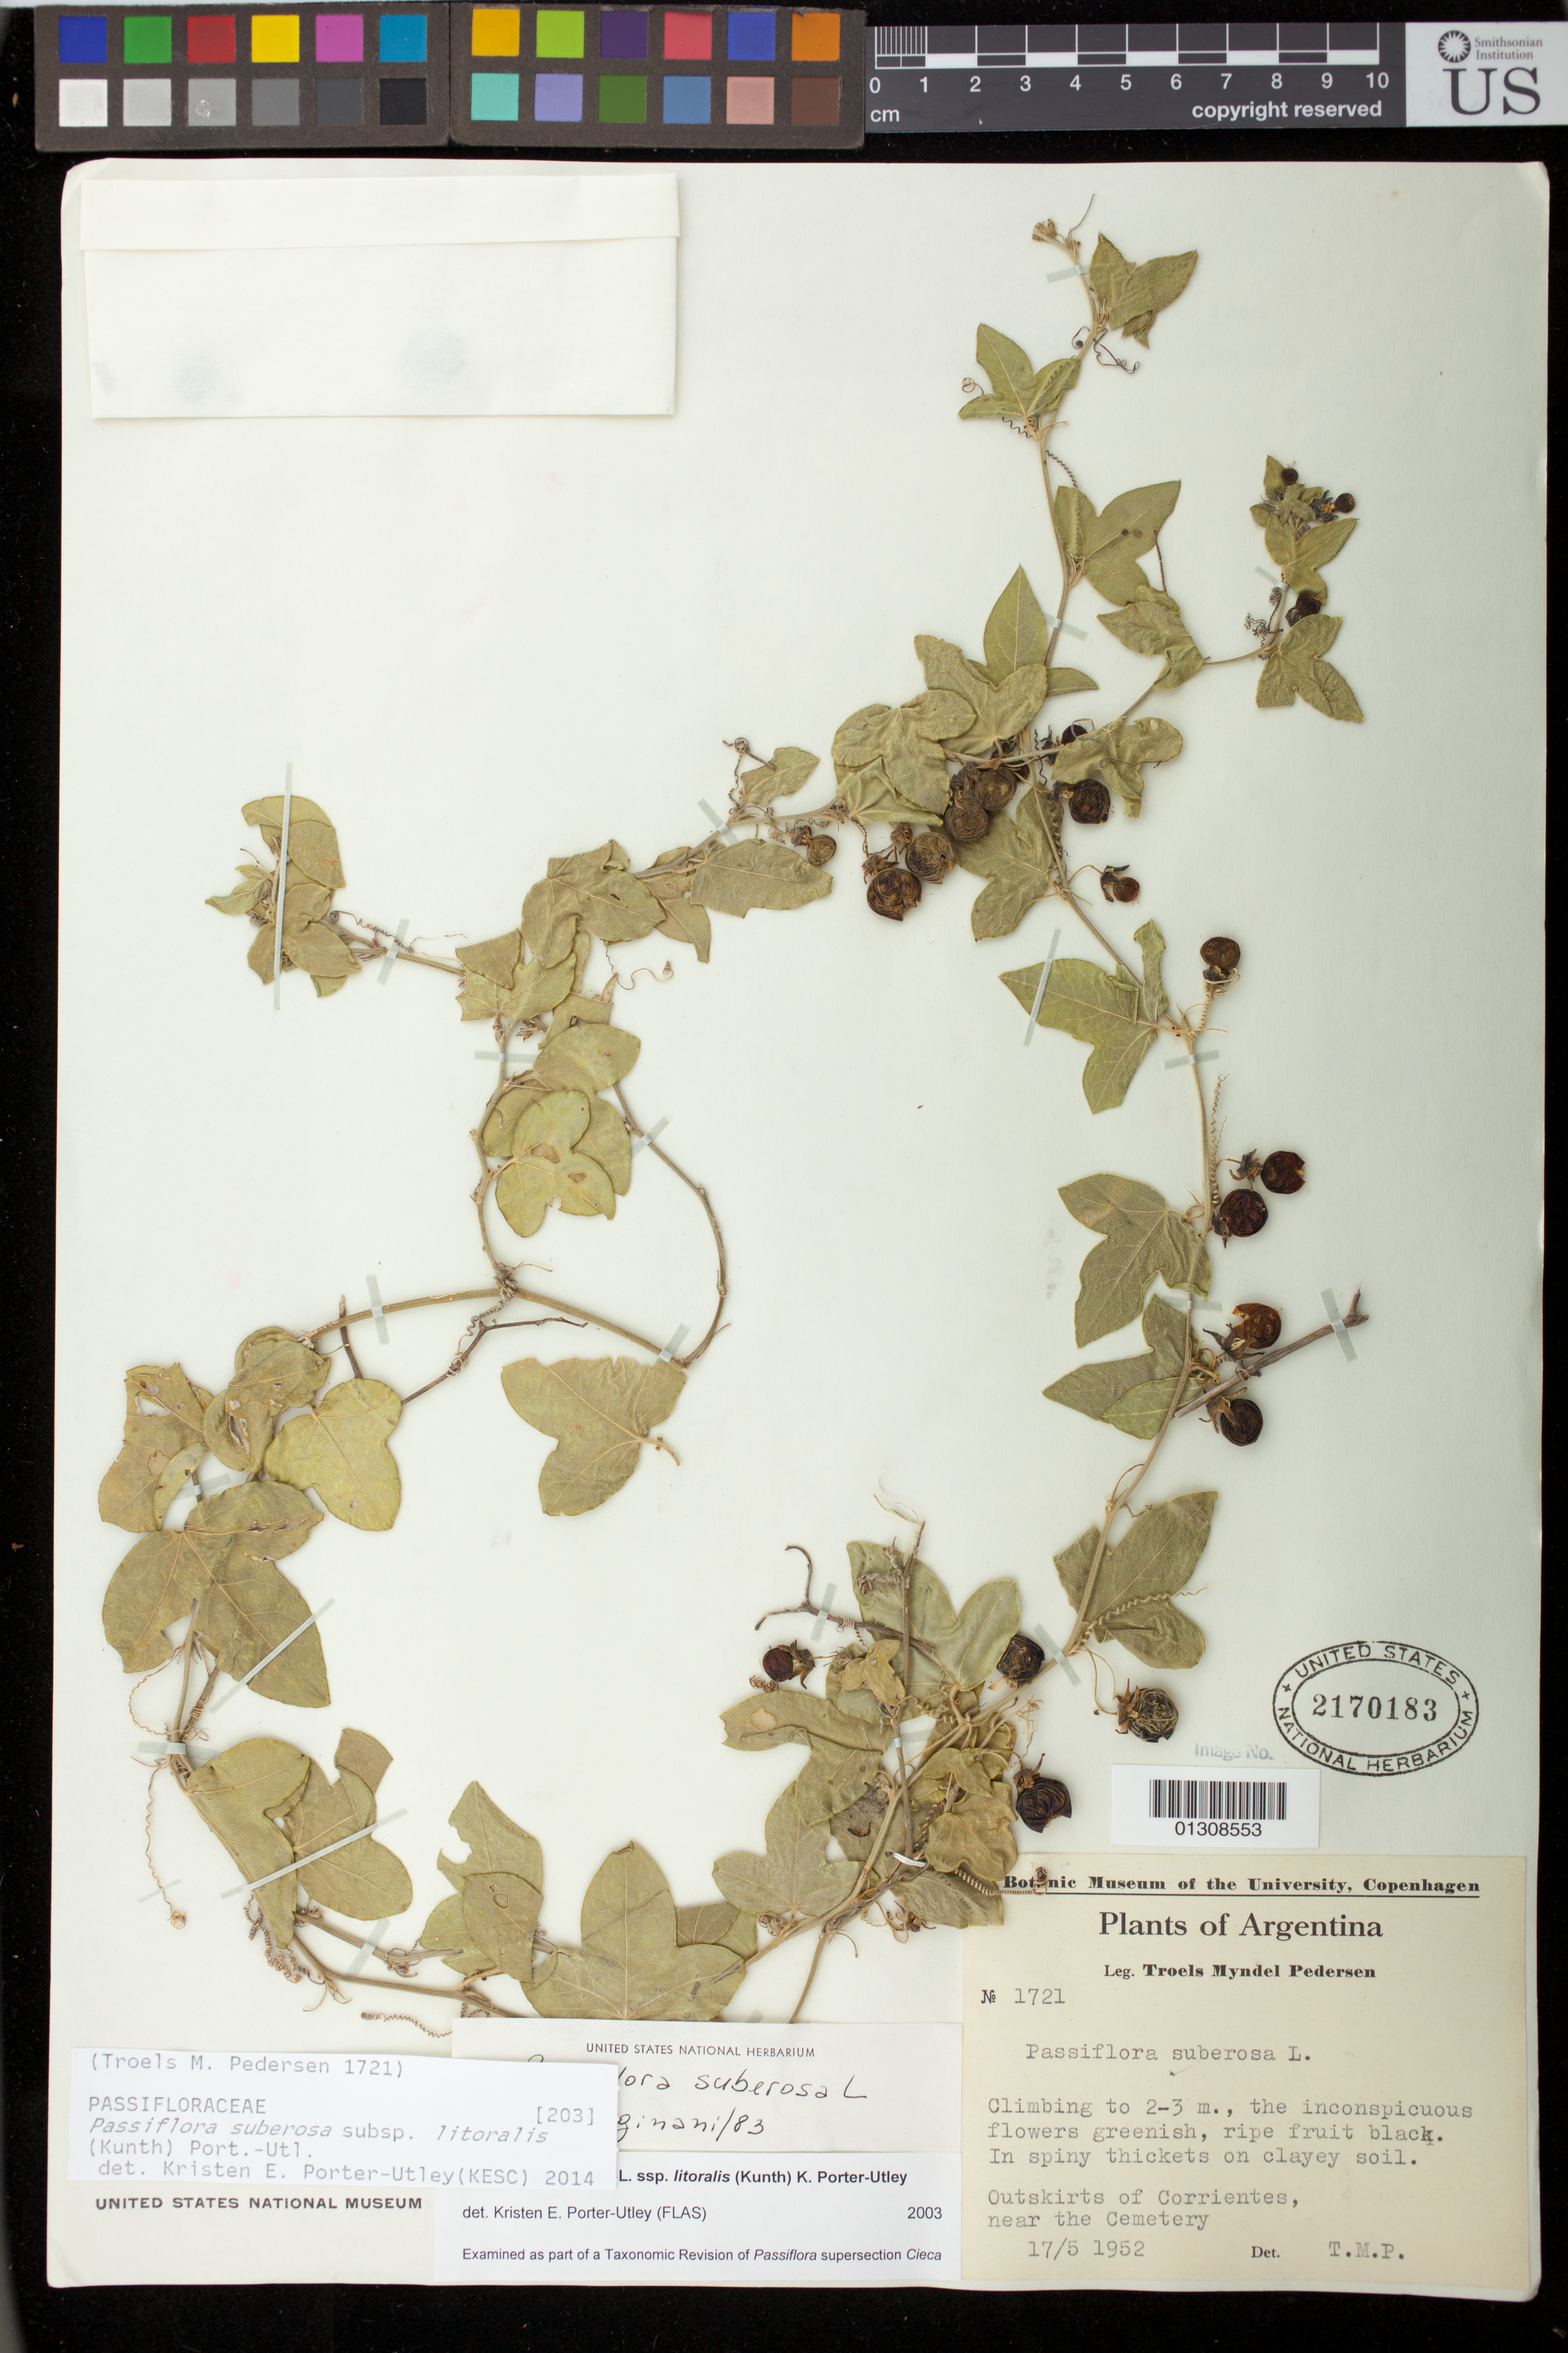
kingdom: Plantae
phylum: Tracheophyta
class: Magnoliopsida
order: Malpighiales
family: Passifloraceae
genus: Passiflora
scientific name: Passiflora suberosa subsp. litoralis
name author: (Kunth) Port.-Utl. et al.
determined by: Porter-Utley, K. E.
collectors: T. M. Pedersen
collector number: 1721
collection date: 1952-05-17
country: Argentina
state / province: Corrientes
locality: Outskirts of Corrientes, near the cemetary.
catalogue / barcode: US 2170183